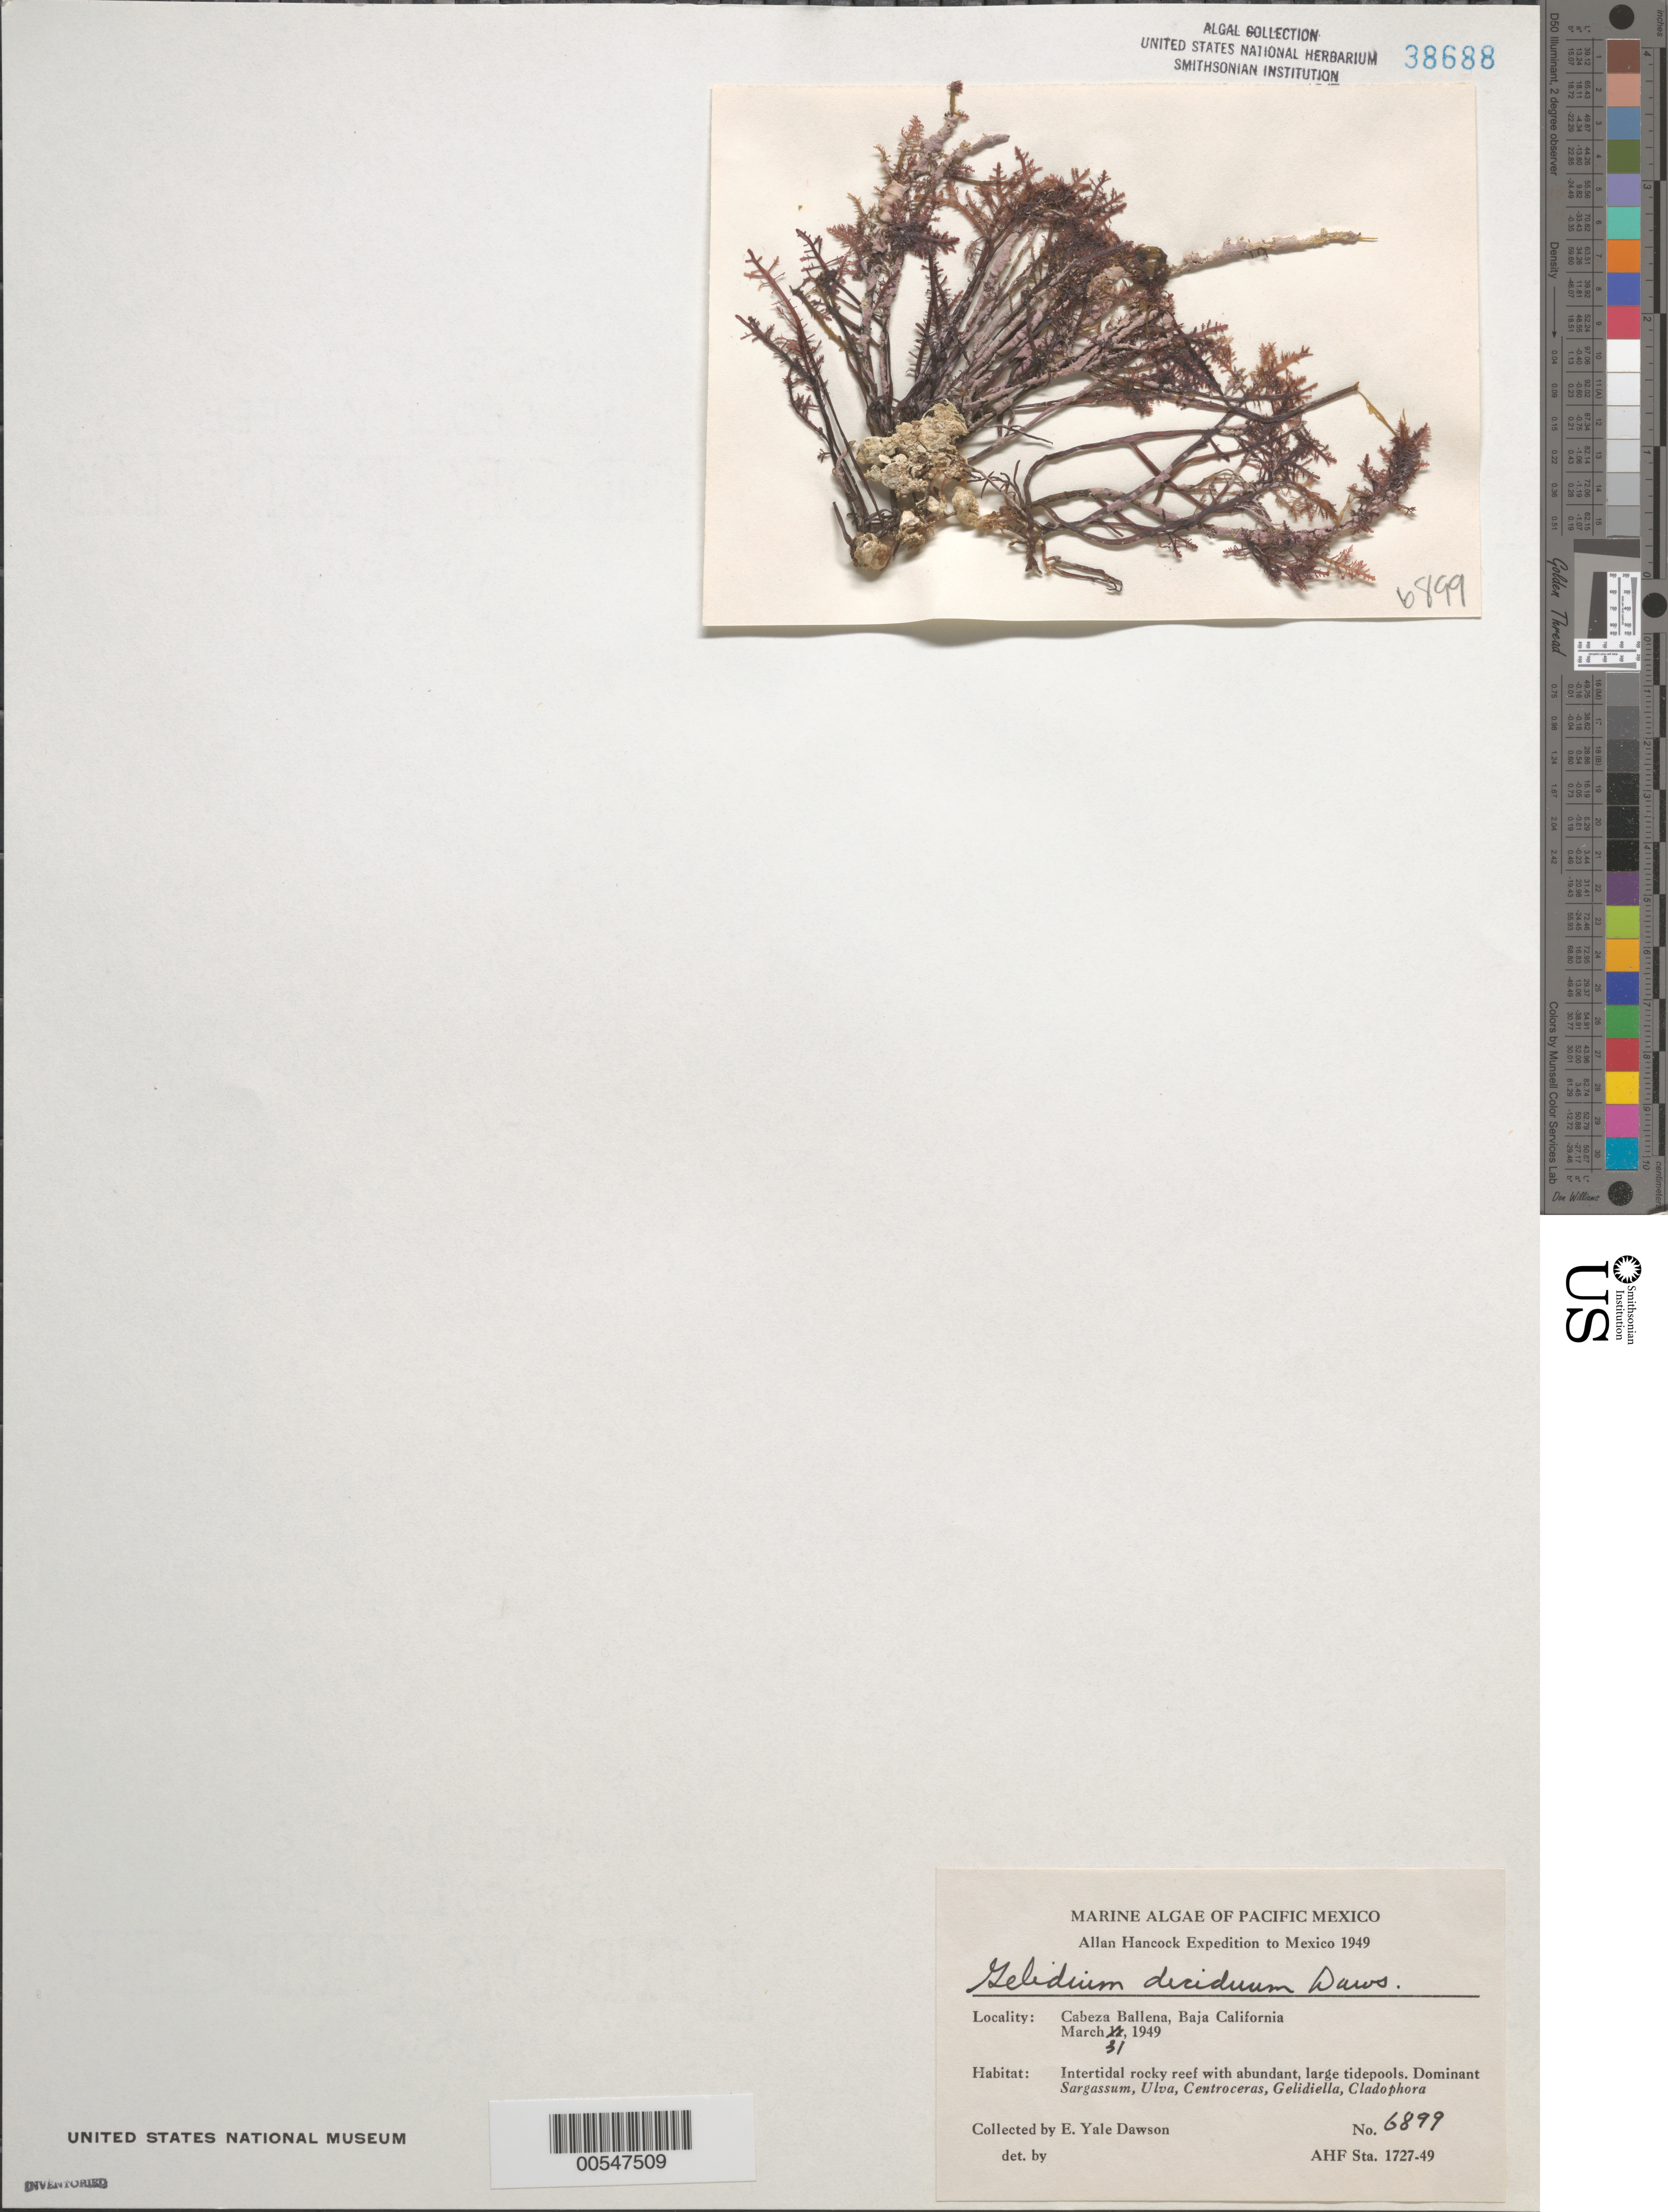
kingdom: Plantae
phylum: Rhodophyta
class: Florideophyceae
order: Gelidiales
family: Gelidiaceae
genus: Gelidium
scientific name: Gelidium deciduum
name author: E.Y. Dawson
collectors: E. Y. Dawson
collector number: EYD 6899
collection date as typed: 31 Mar 1949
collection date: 1949-03-31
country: Mexico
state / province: Baja California Sur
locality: Cabeza Ballena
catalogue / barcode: US 38688